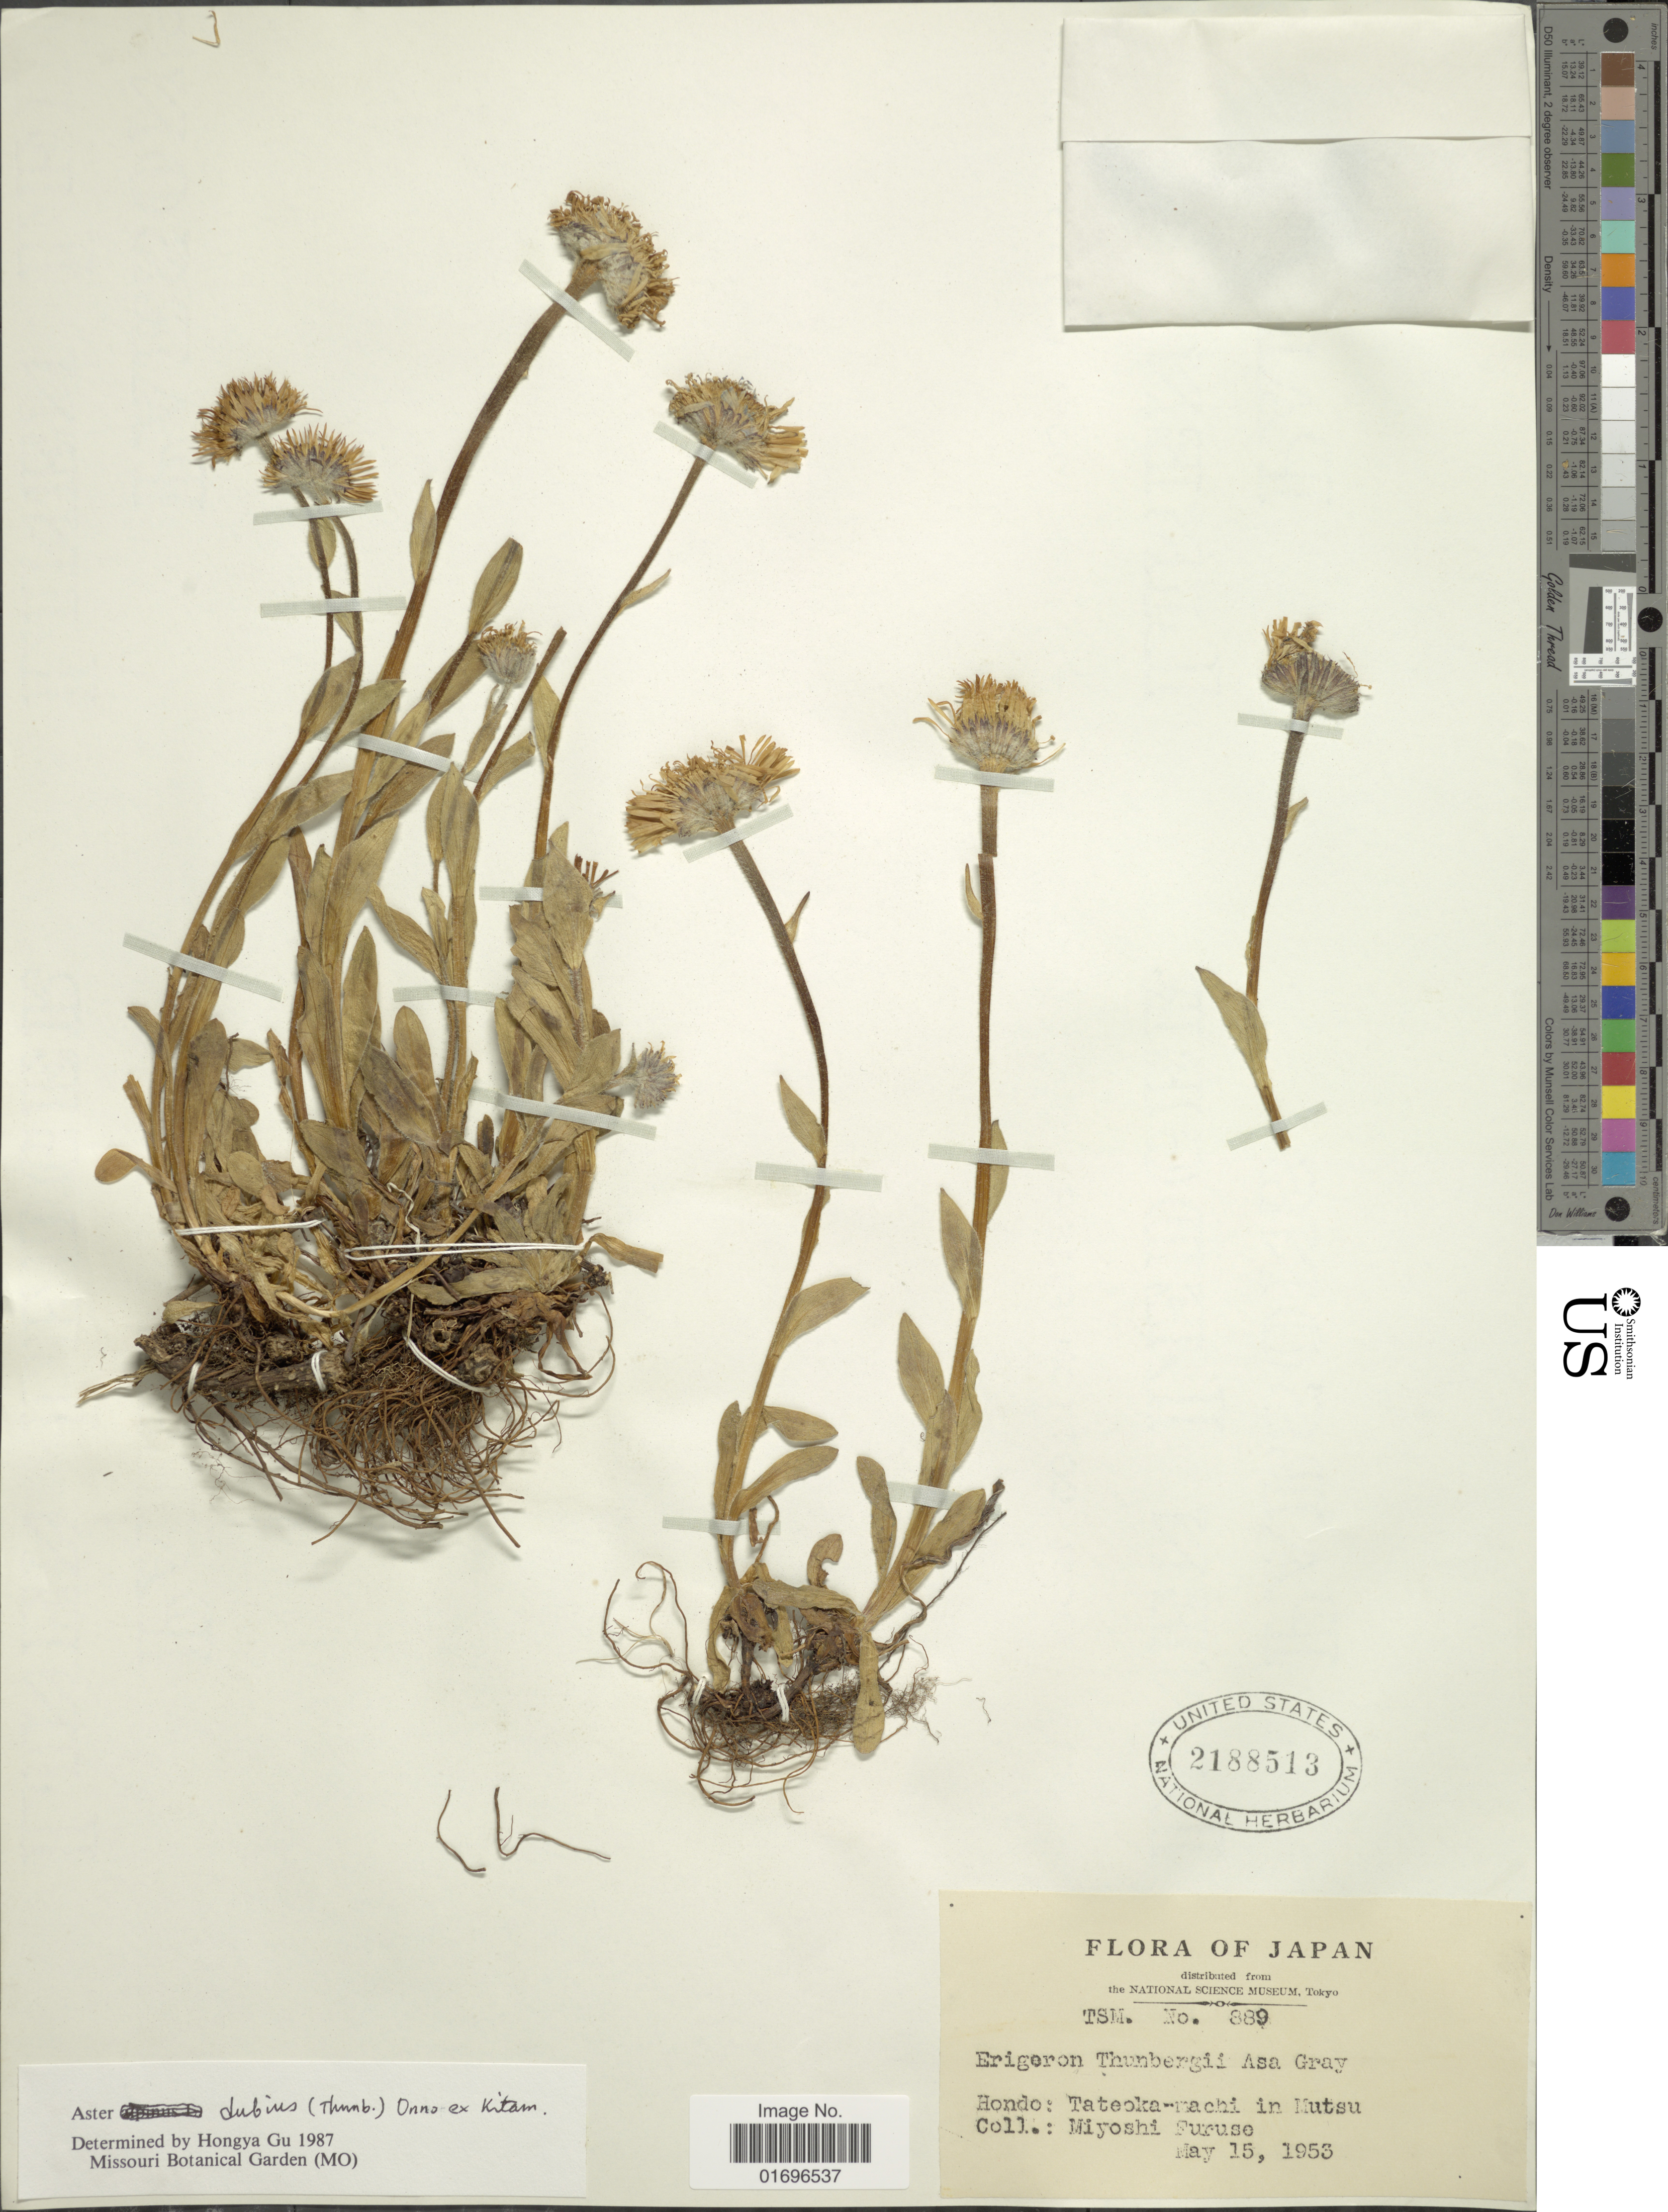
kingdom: Plantae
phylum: Tracheophyta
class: Magnoliopsida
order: Asterales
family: Asteraceae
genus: Aster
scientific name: Aster dubius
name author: Onno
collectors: M. Furuse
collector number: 889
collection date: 1953-05-15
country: Japan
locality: Hondo: Tateoka-machi in Mutsu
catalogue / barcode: US 2188513